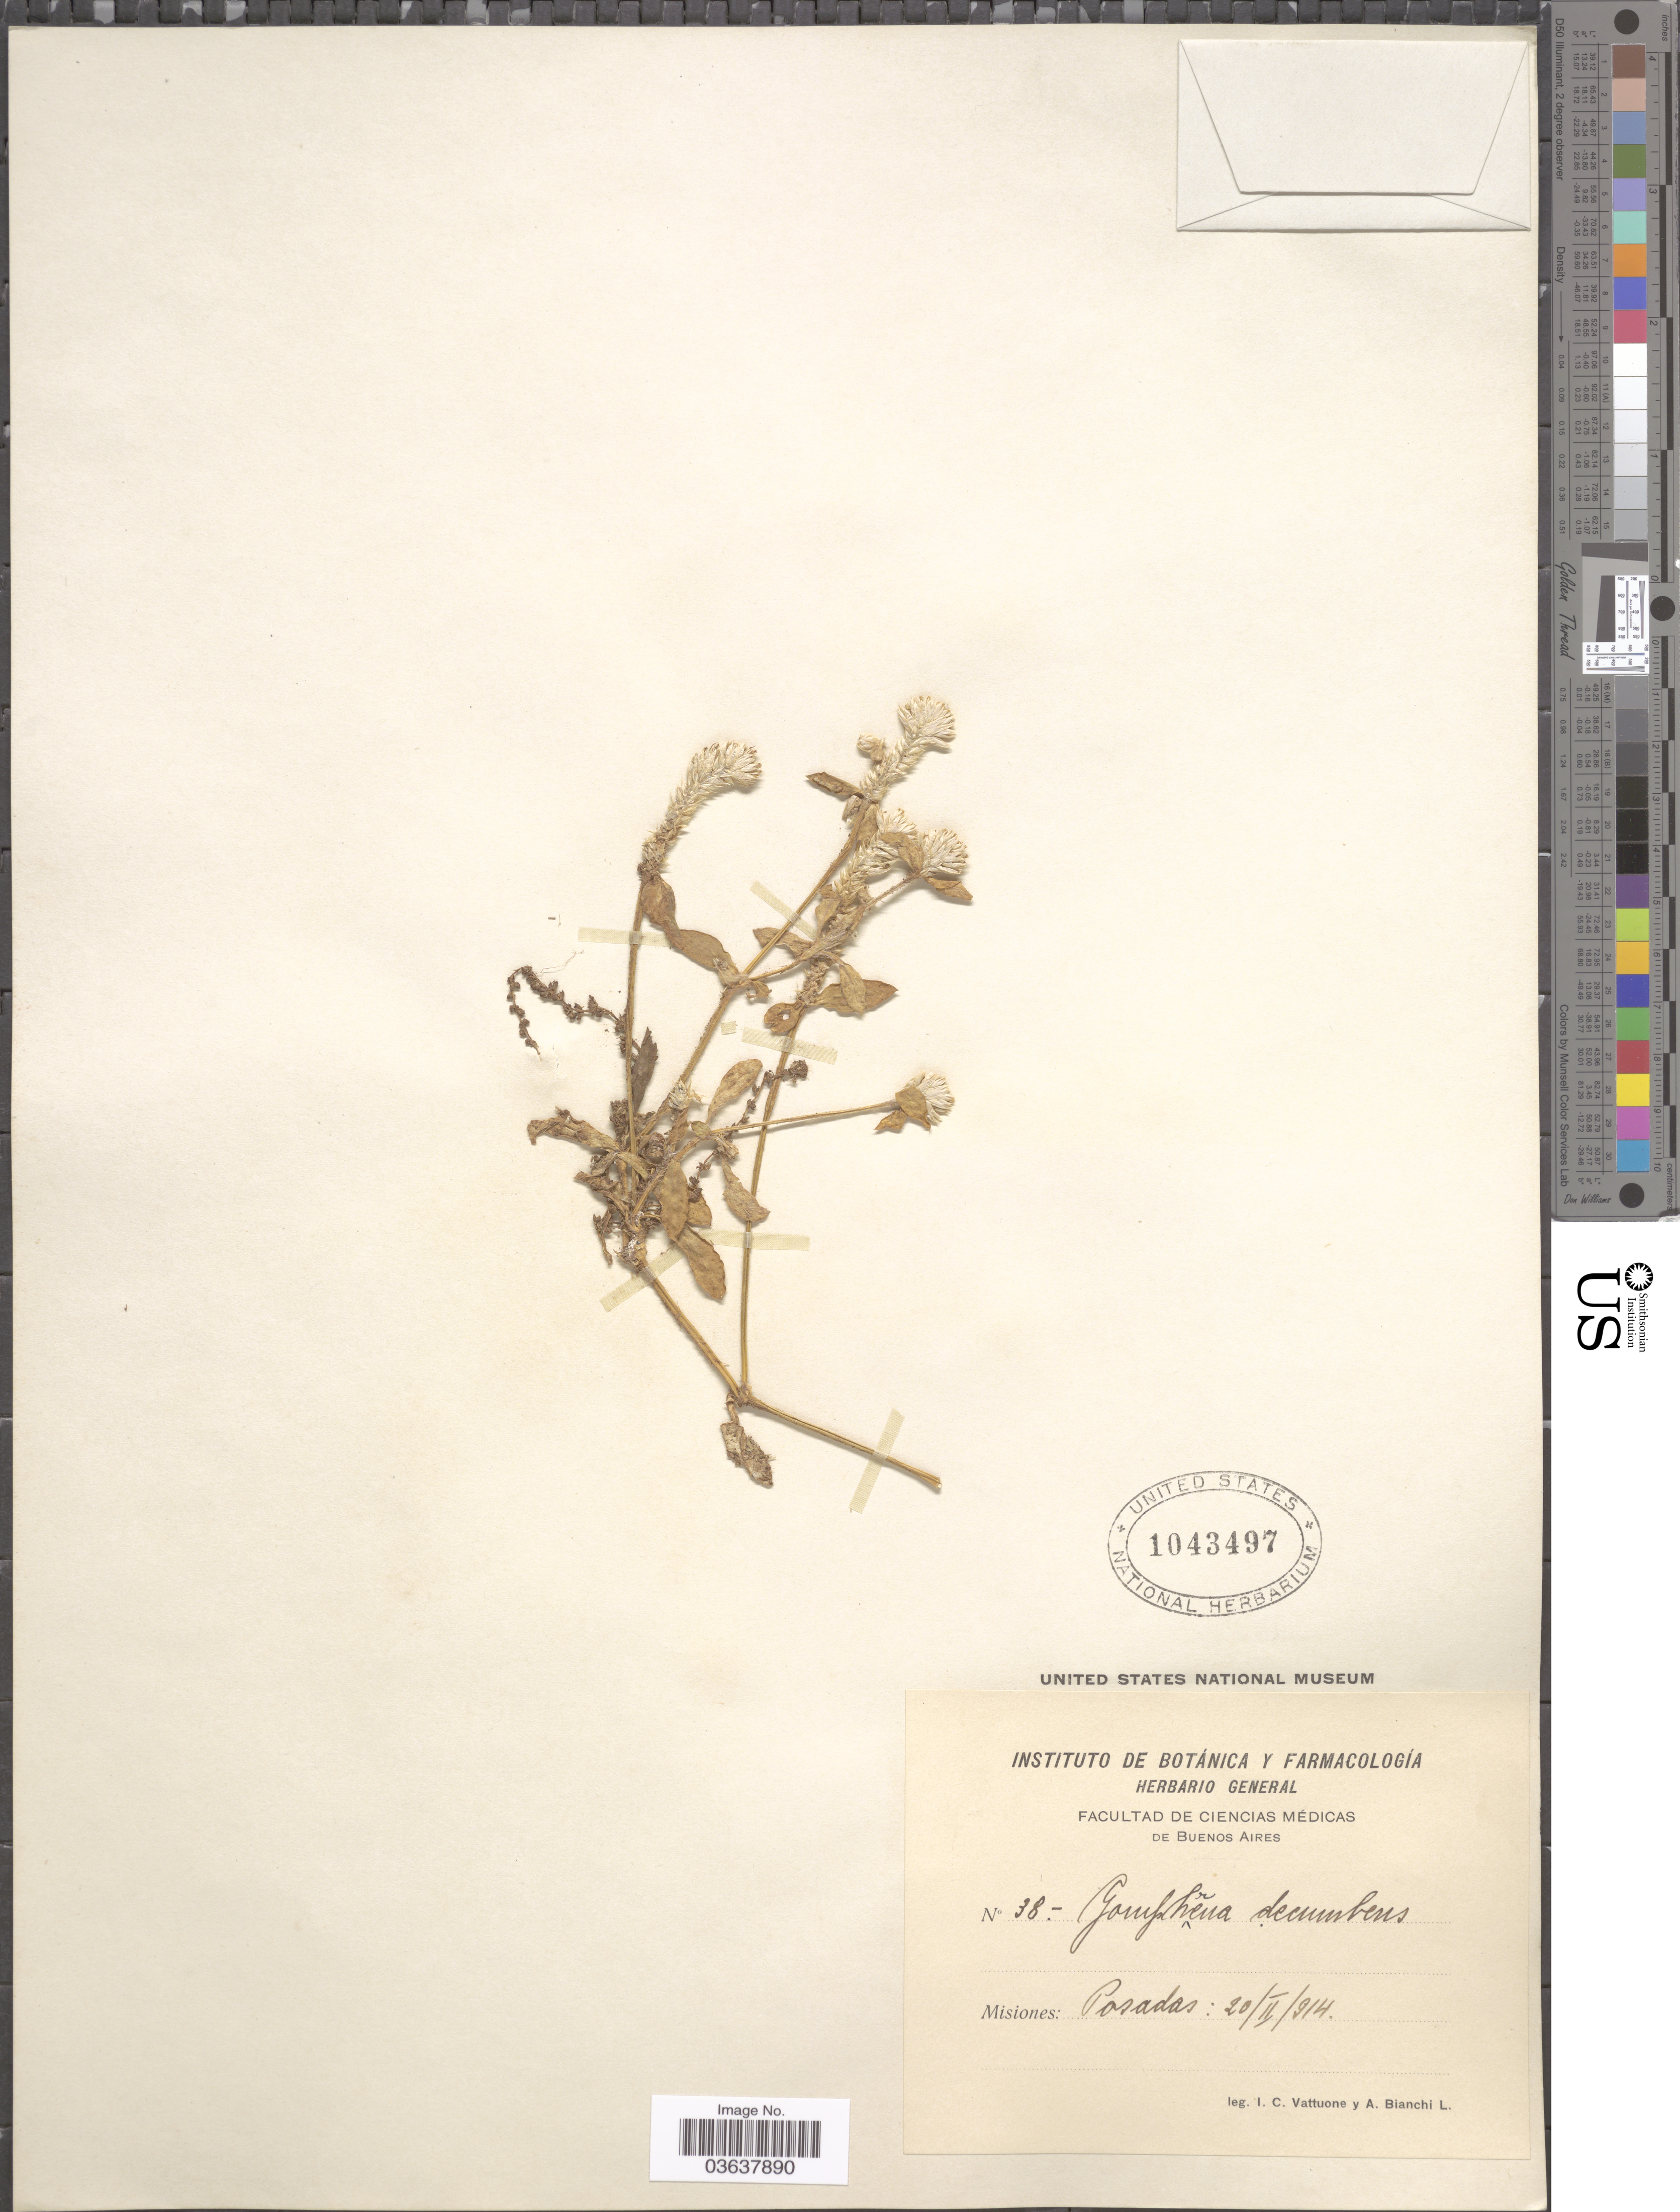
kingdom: Plantae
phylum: Tracheophyta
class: Magnoliopsida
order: Caryophyllales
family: Amaranthaceae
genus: Gomphrena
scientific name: Gomphrena decumbens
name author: Jacq.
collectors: I. Vattuone & A. Bianchi L.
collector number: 38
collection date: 1914-02-20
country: Argentina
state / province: Misiones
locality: Posadas.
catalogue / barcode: US 1043497